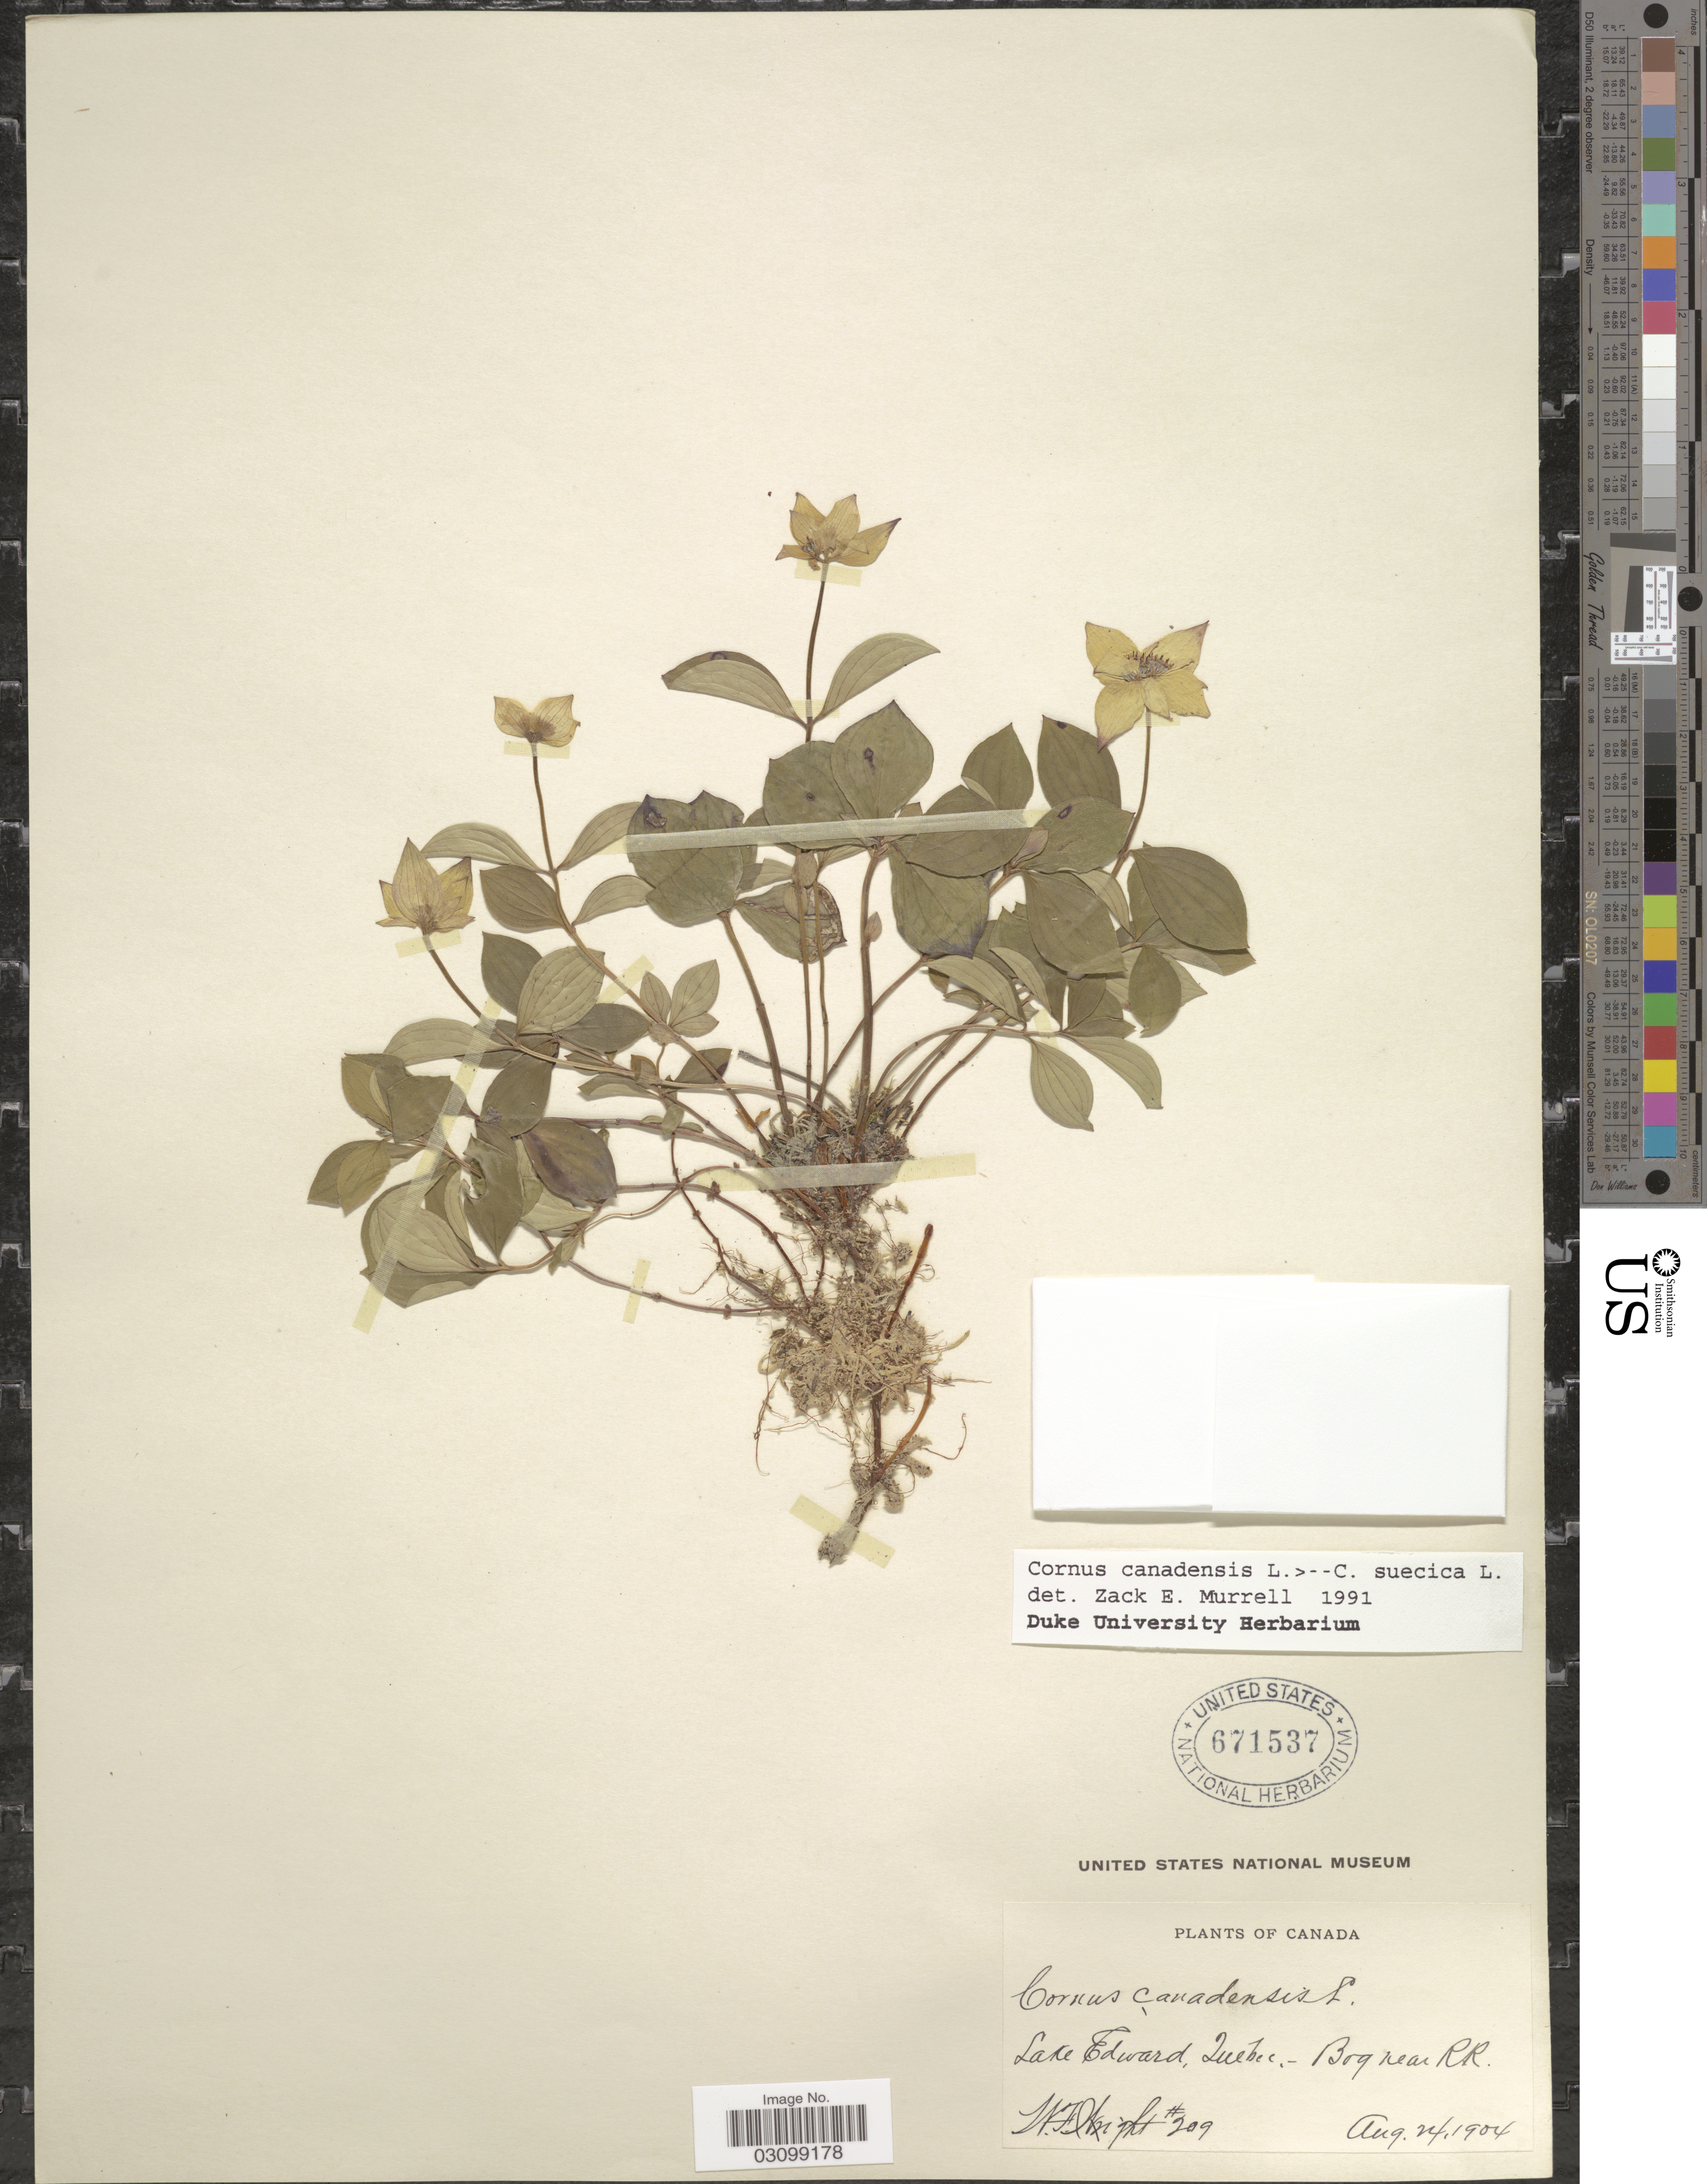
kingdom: Plantae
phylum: Tracheophyta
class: Magnoliopsida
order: Cornales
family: Cornaceae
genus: Cornus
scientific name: Cornus sp.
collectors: W. F. Wright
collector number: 209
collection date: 1904-08-24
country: Canada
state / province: Quebec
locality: Lake Edward. Bog near RR.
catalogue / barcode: US 671537